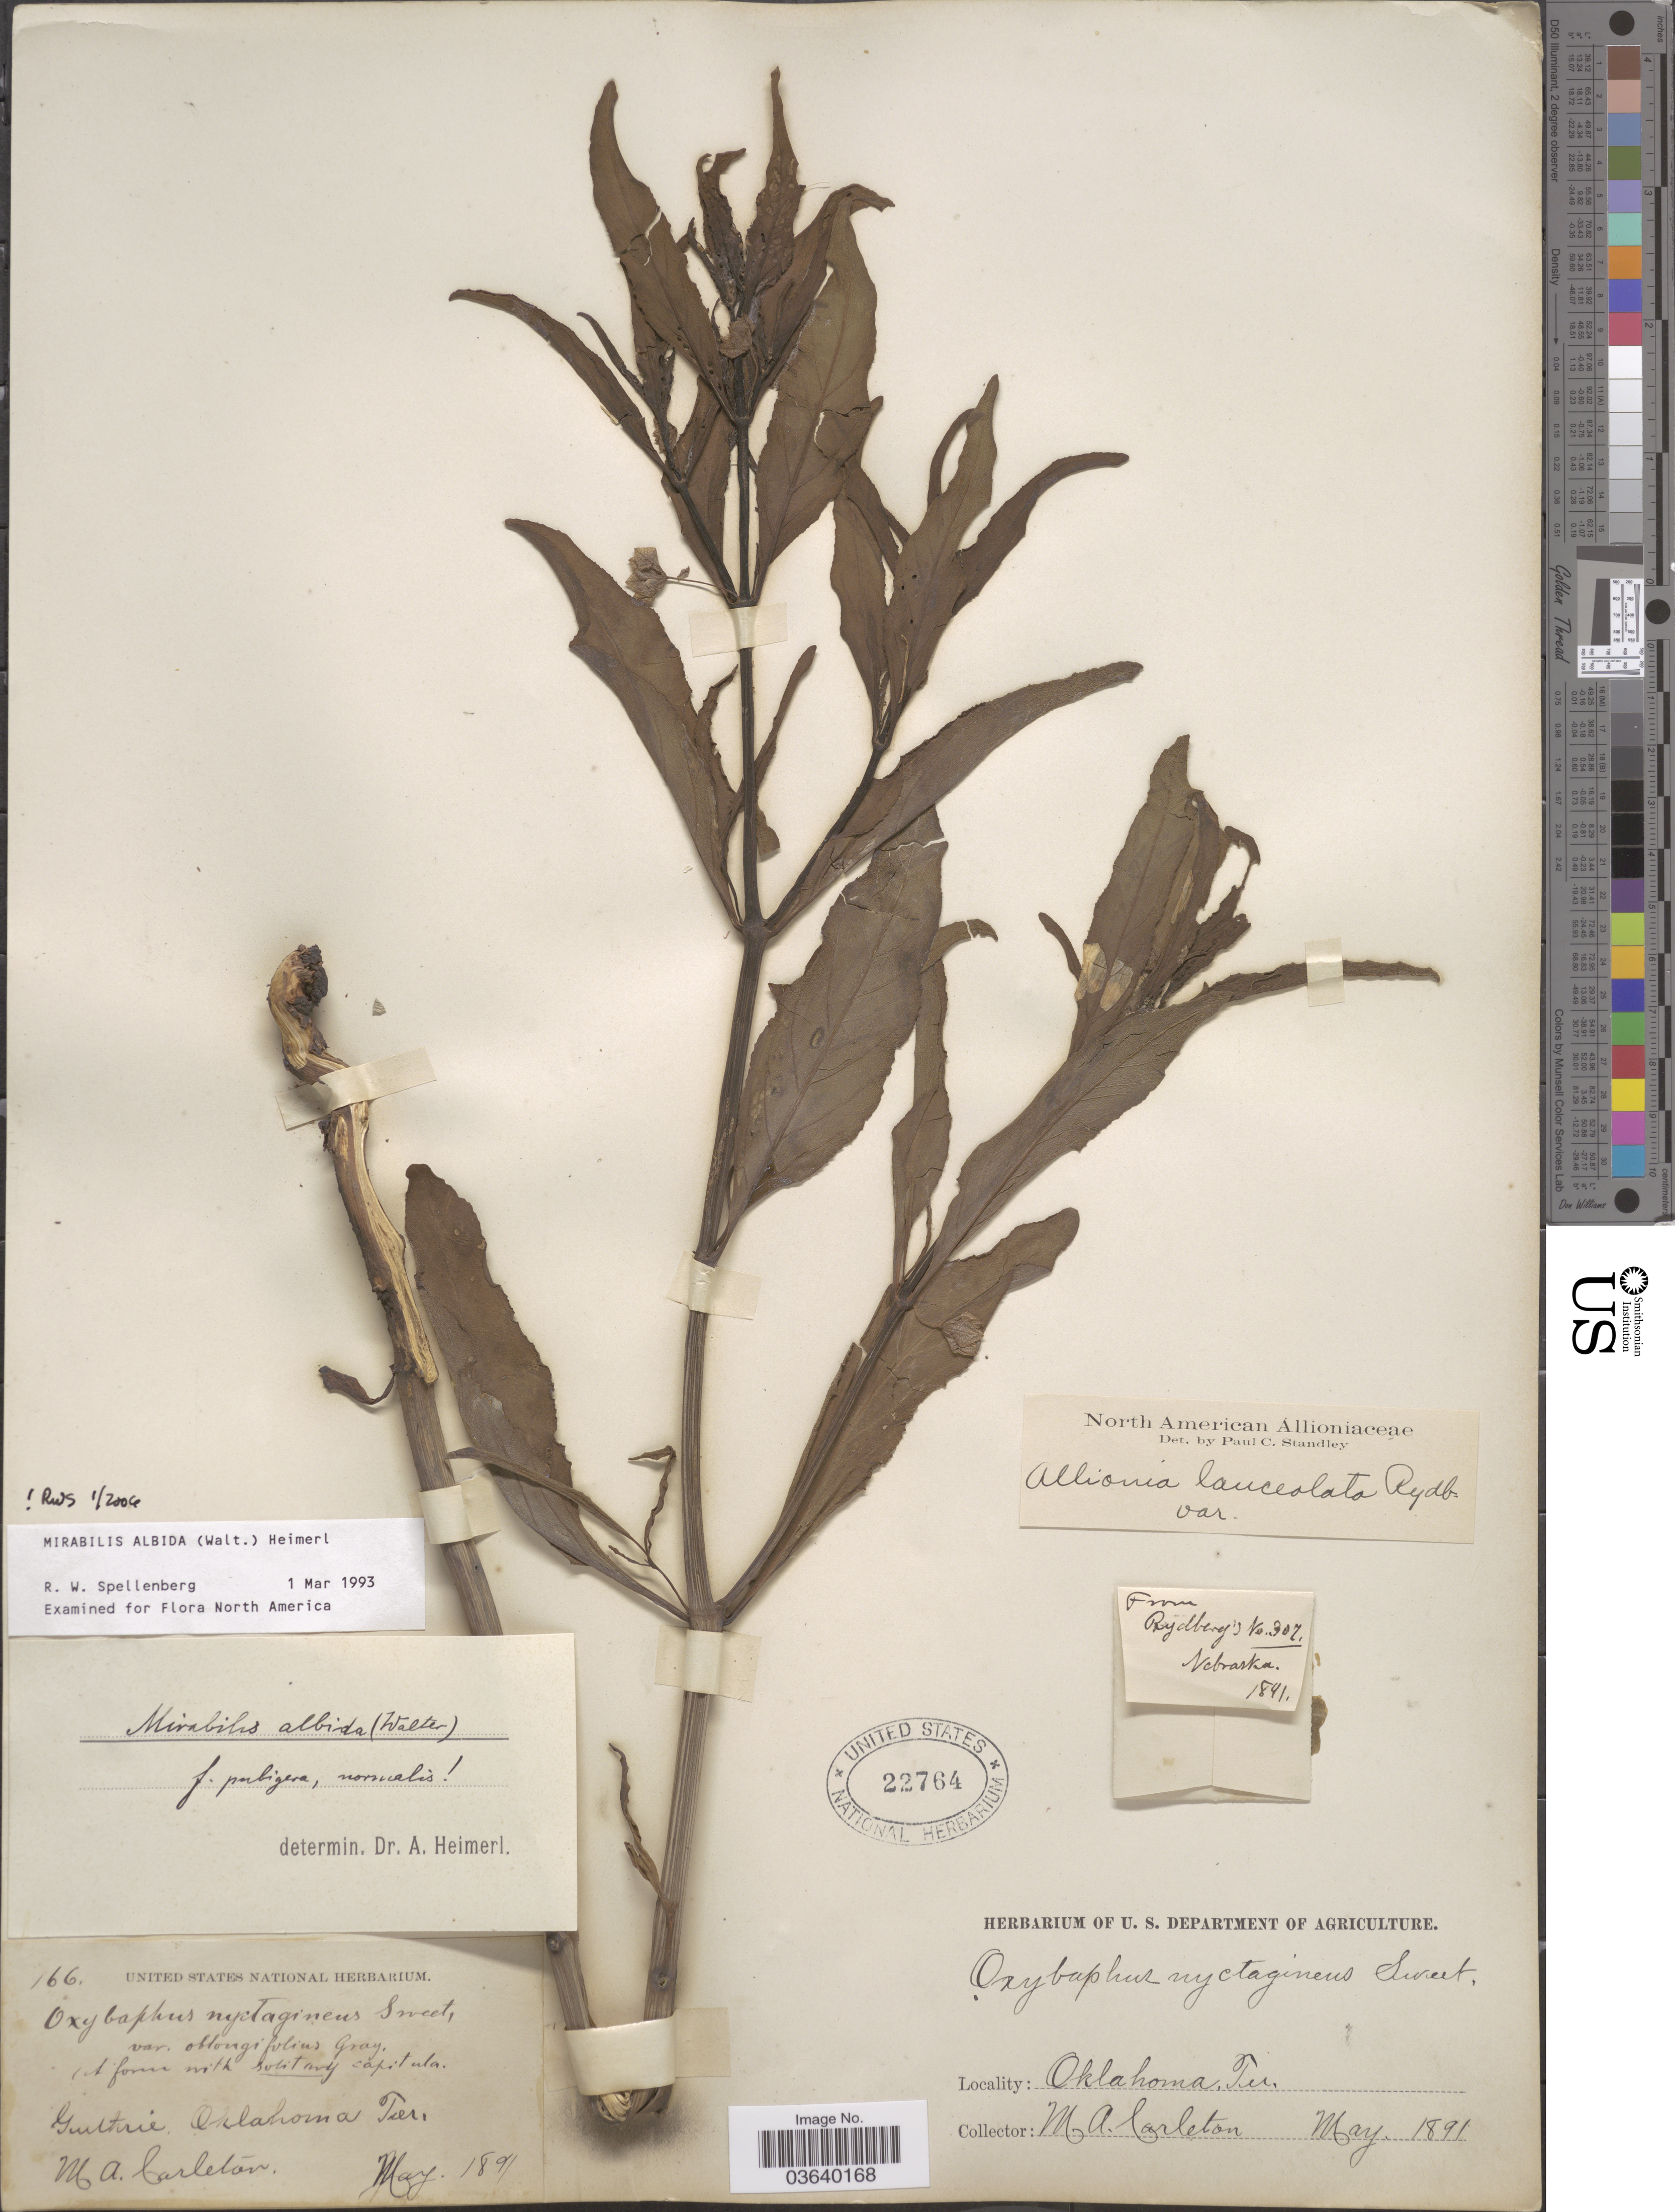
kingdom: Plantae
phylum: Tracheophyta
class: Magnoliopsida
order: Caryophyllales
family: Nyctaginaceae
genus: Mirabilis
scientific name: Mirabilis albida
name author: (Walter) Heimerl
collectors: M. A. Carleton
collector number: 166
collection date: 1891-05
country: United States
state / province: Oklahoma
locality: Guthrie. Oklahoma Terr.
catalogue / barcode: US 22764